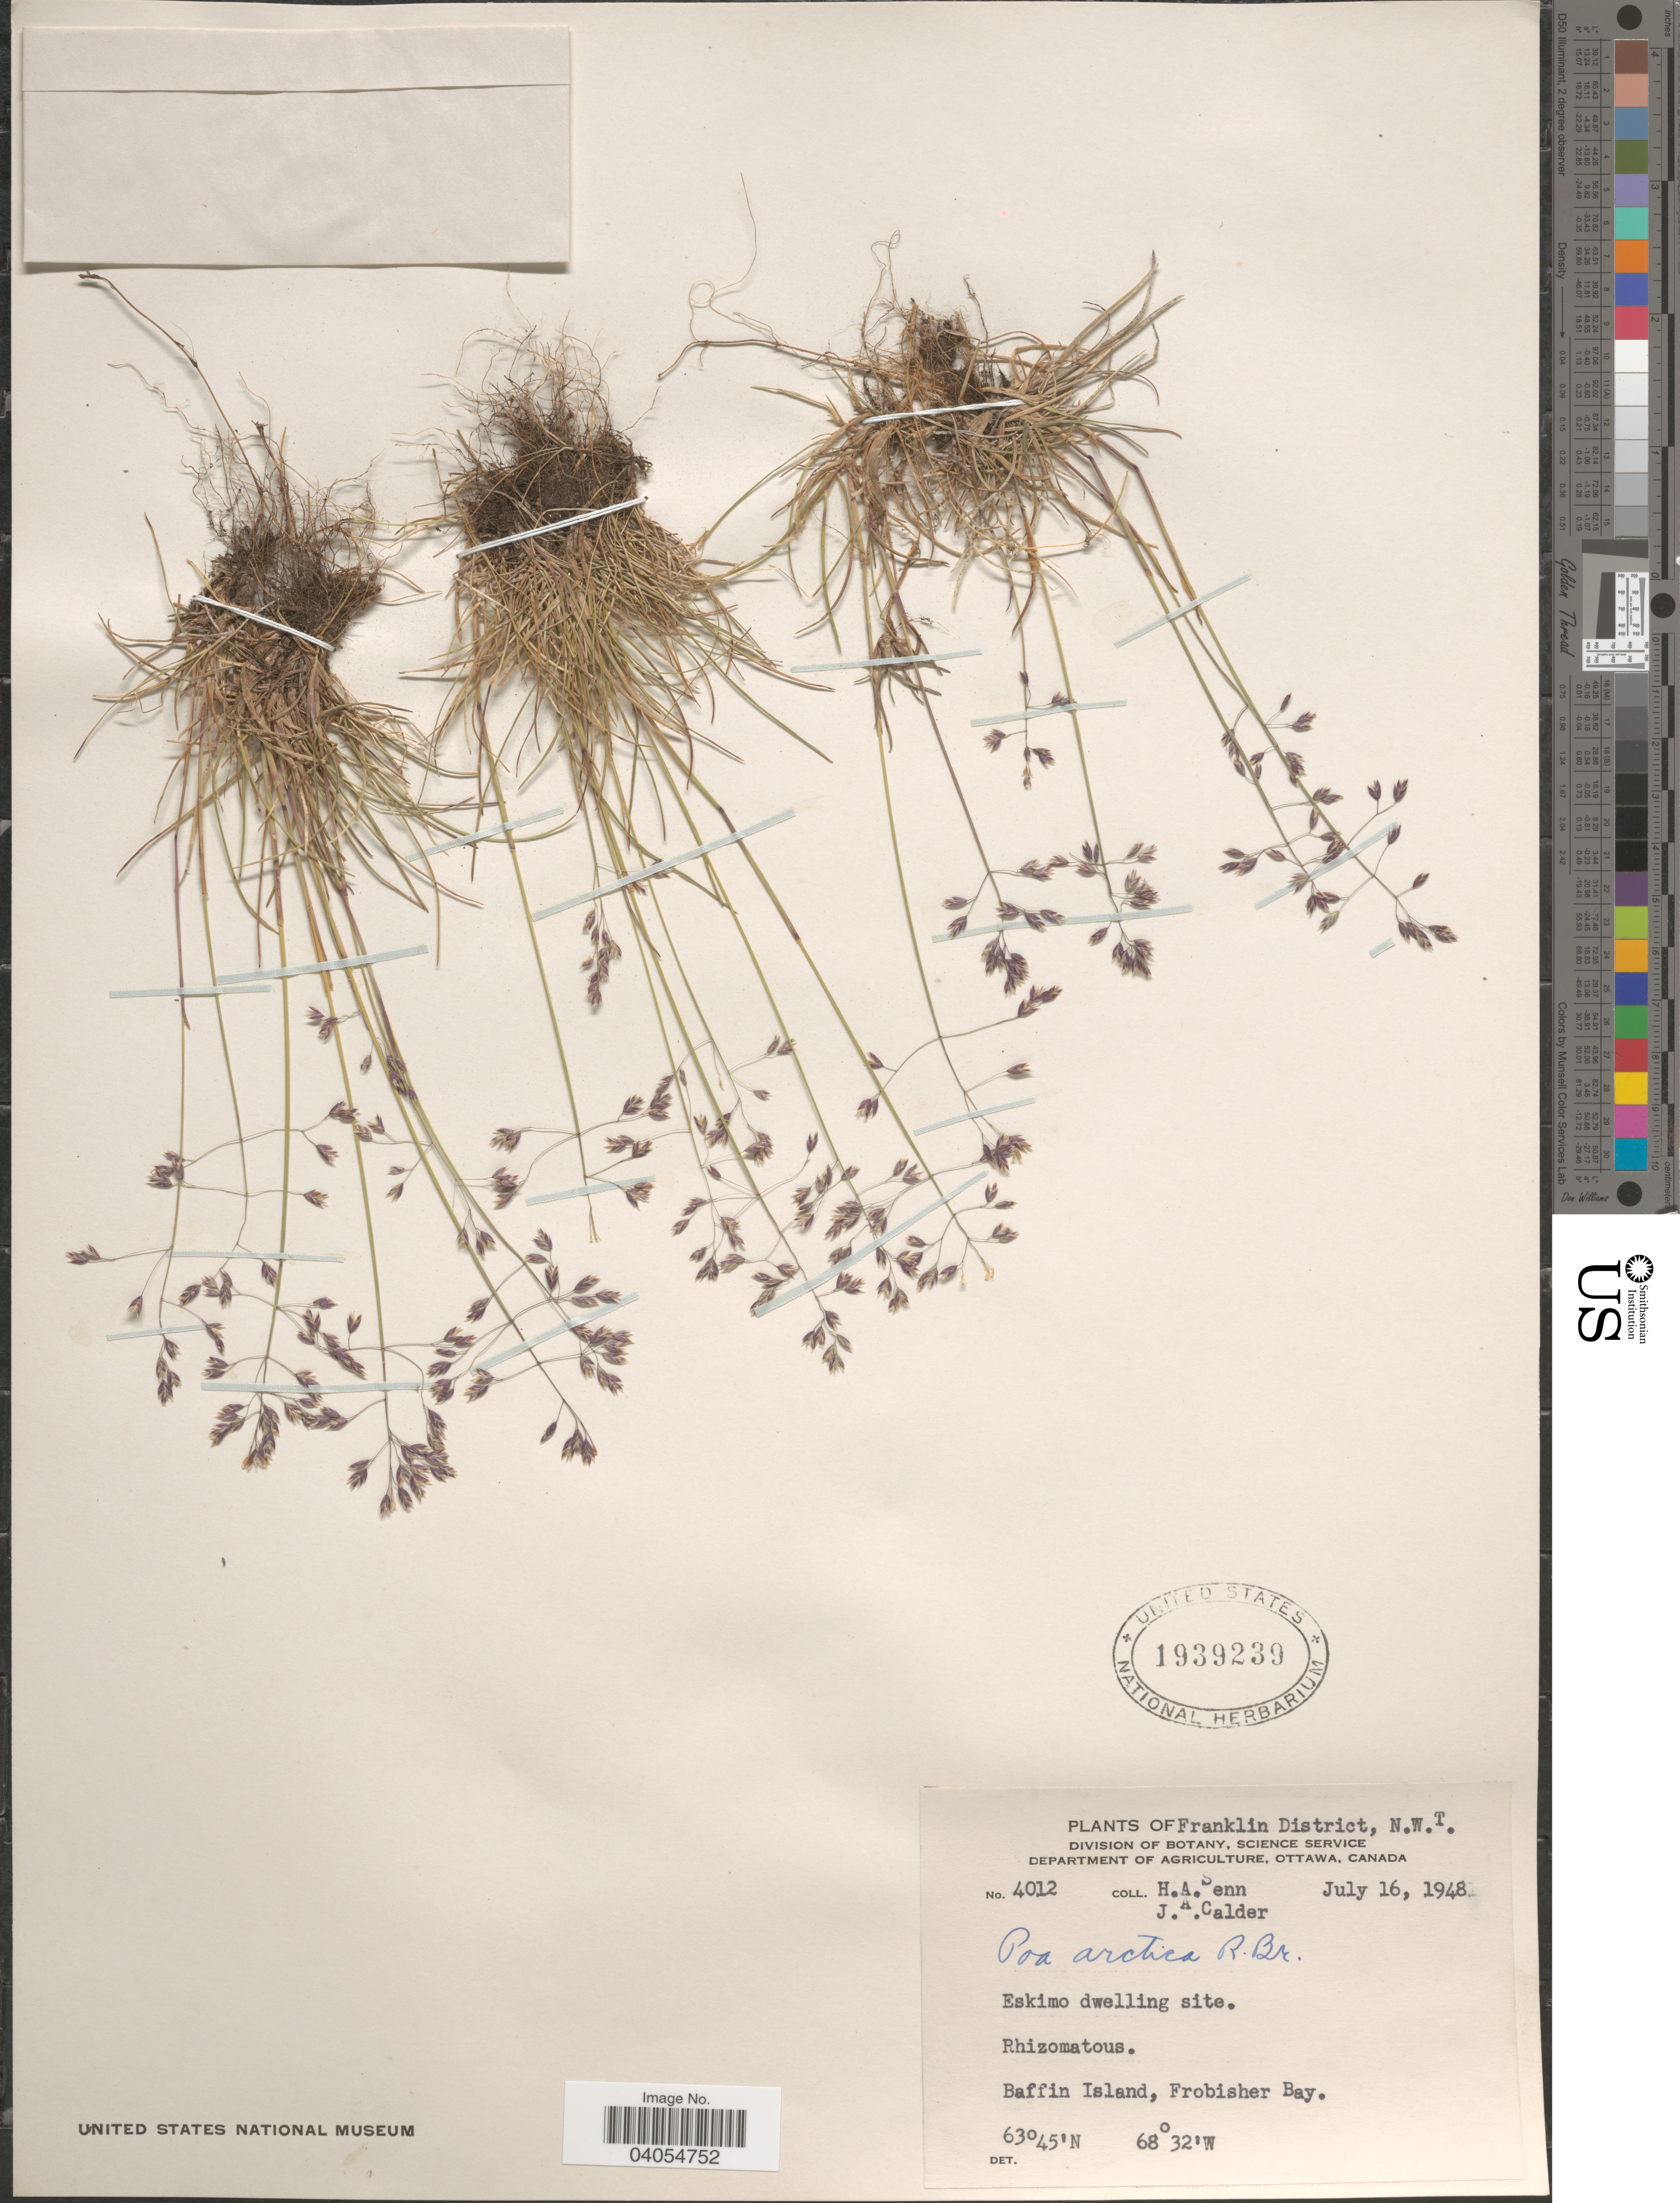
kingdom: Plantae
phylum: Tracheophyta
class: Liliopsida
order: Poales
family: Poaceae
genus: Poa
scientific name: Poa arctica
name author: R. Br.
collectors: H. Senn & J. A. Calder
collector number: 4012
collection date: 1948-07-16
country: Canada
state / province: Northwest Territories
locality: Franklin District. Eskimo dwelling site. Rhizomatous. Baffin Island, Frobisher Bay.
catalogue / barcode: US 1939239